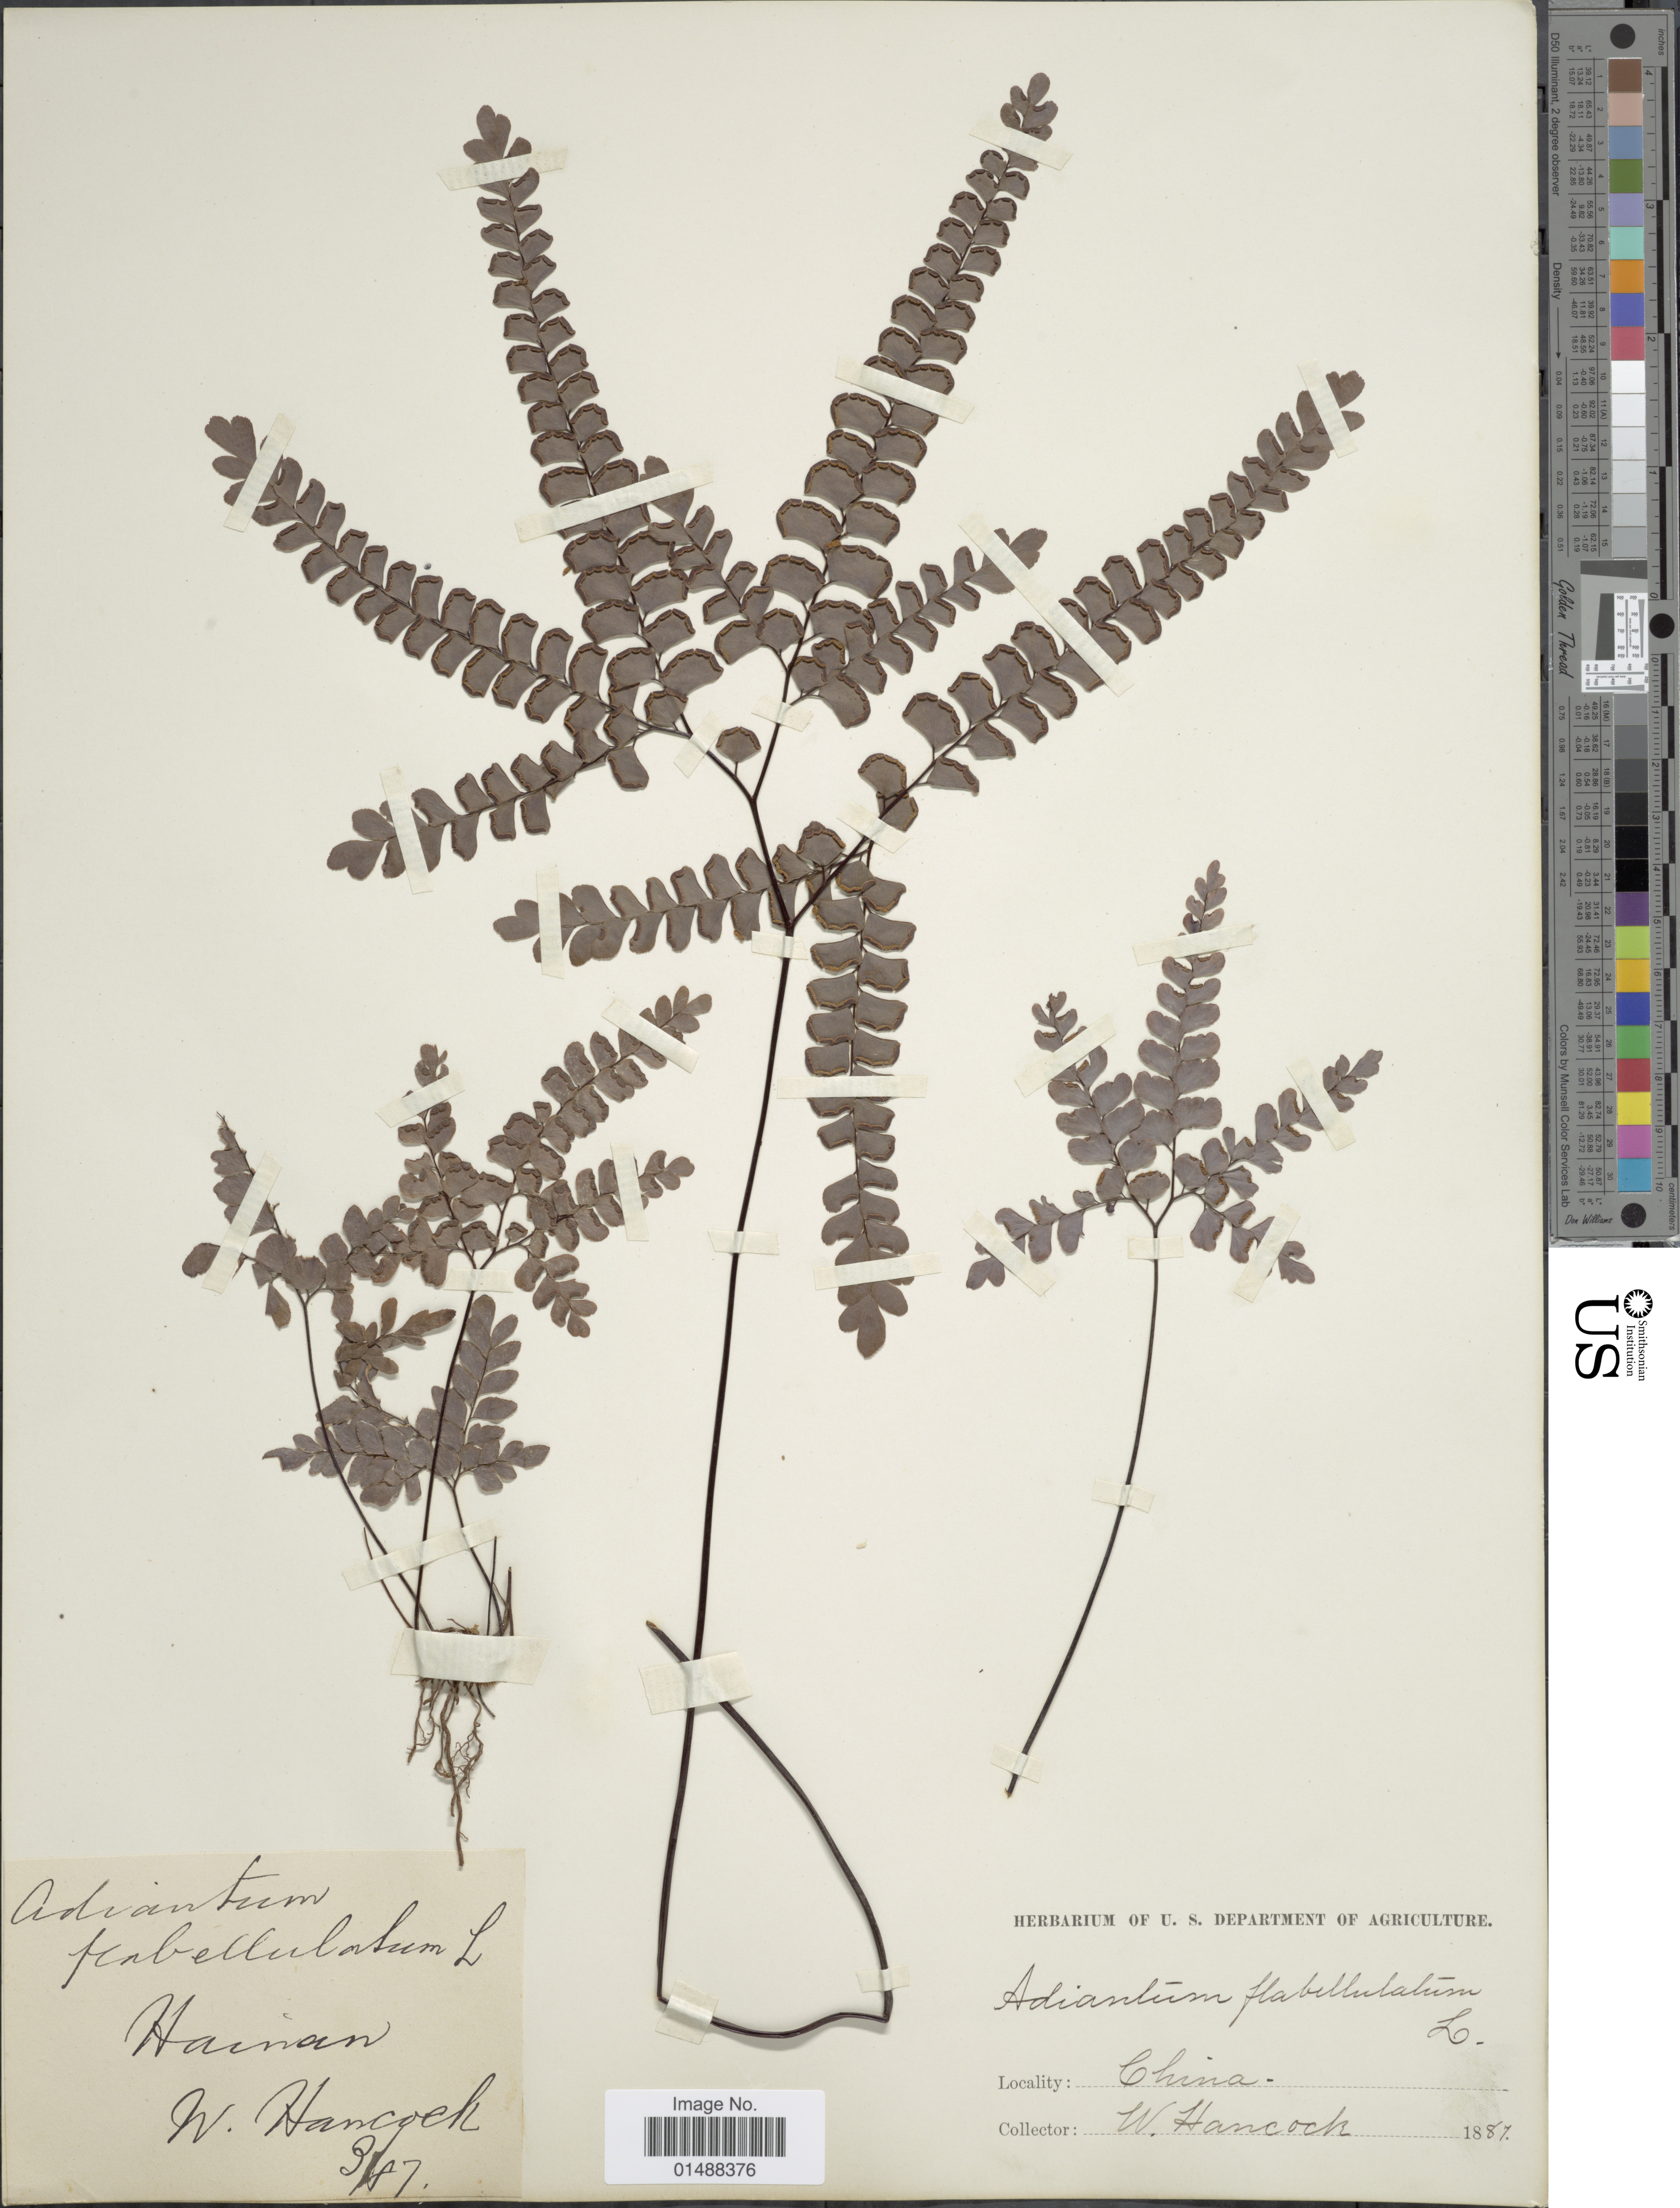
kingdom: Plantae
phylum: Tracheophyta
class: Polypodiopsida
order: Polypodiales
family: Pteridaceae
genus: Adiantum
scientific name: Adiantum flabellulatum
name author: L.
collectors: W. Hancock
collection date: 1887-03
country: China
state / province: Hainan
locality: China, Hainan.